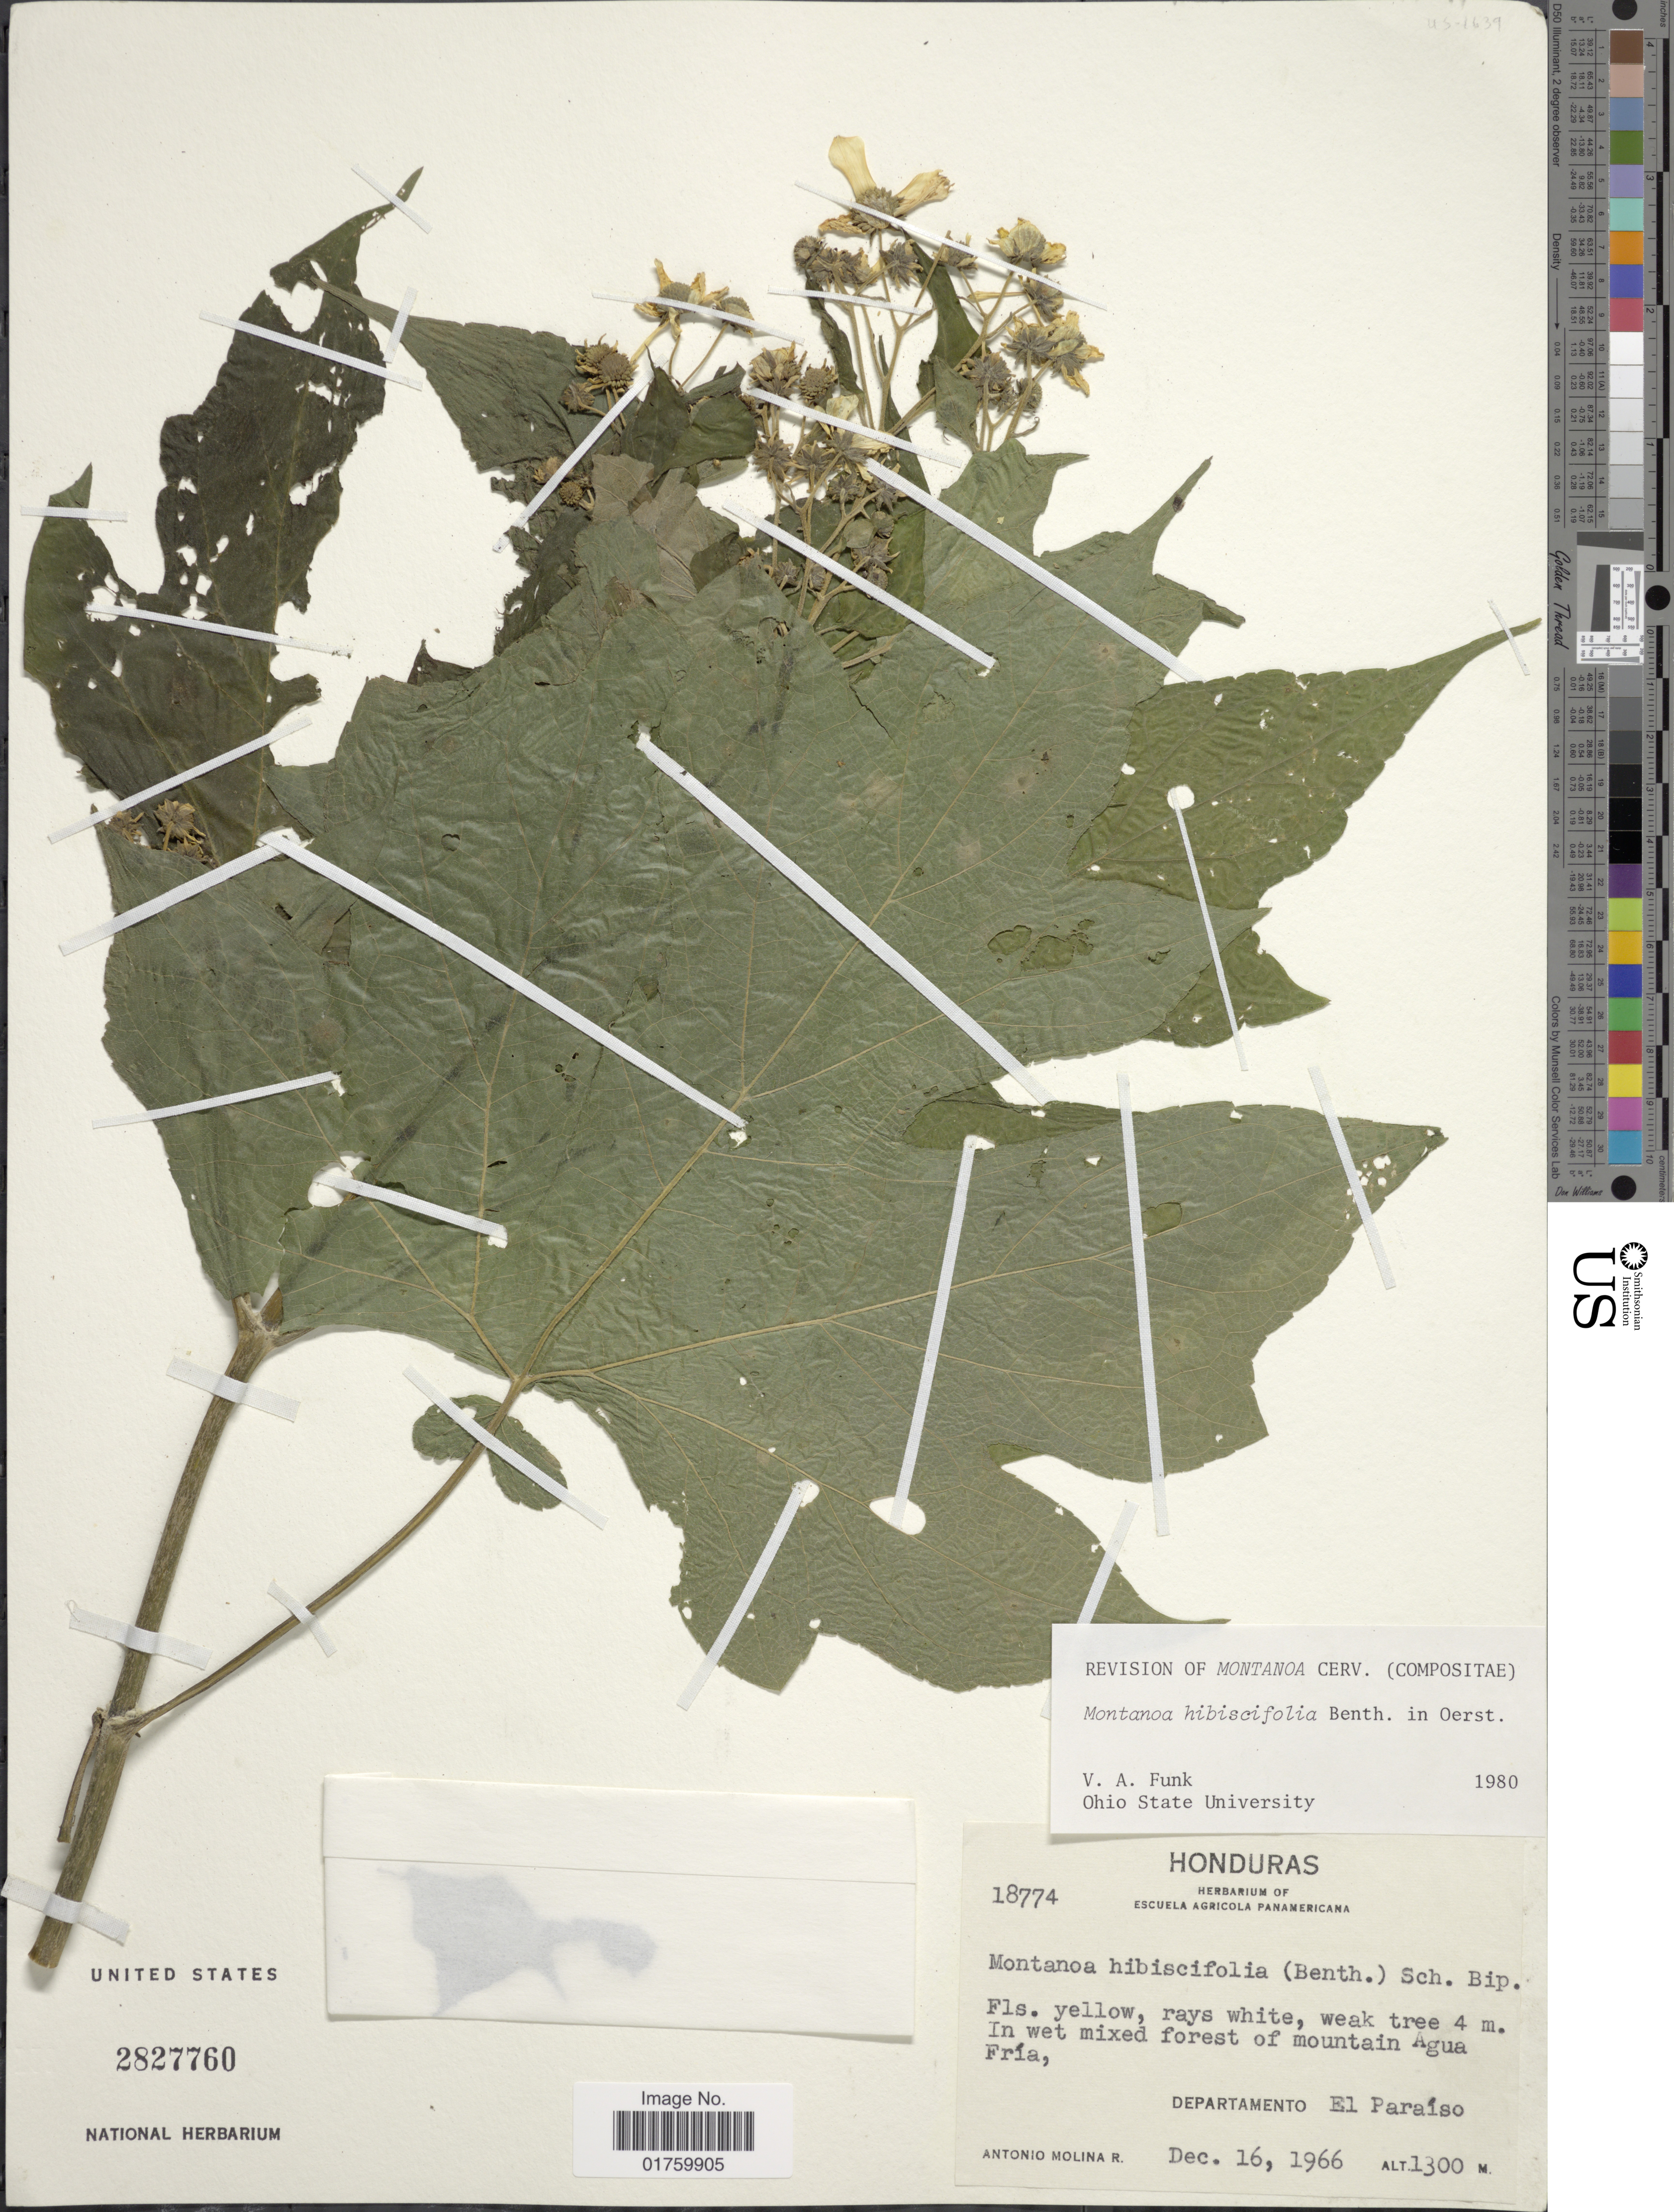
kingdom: Plantae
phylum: Tracheophyta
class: Magnoliopsida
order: Asterales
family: Asteraceae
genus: Montanoa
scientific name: Montanoa hibiscifolia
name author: Benth.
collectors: A. Molina R.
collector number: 18774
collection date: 1966-12-16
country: Honduras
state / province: El Paraíso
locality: In wet mixed forest of mountain Agua Fria.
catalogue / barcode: US 2827760